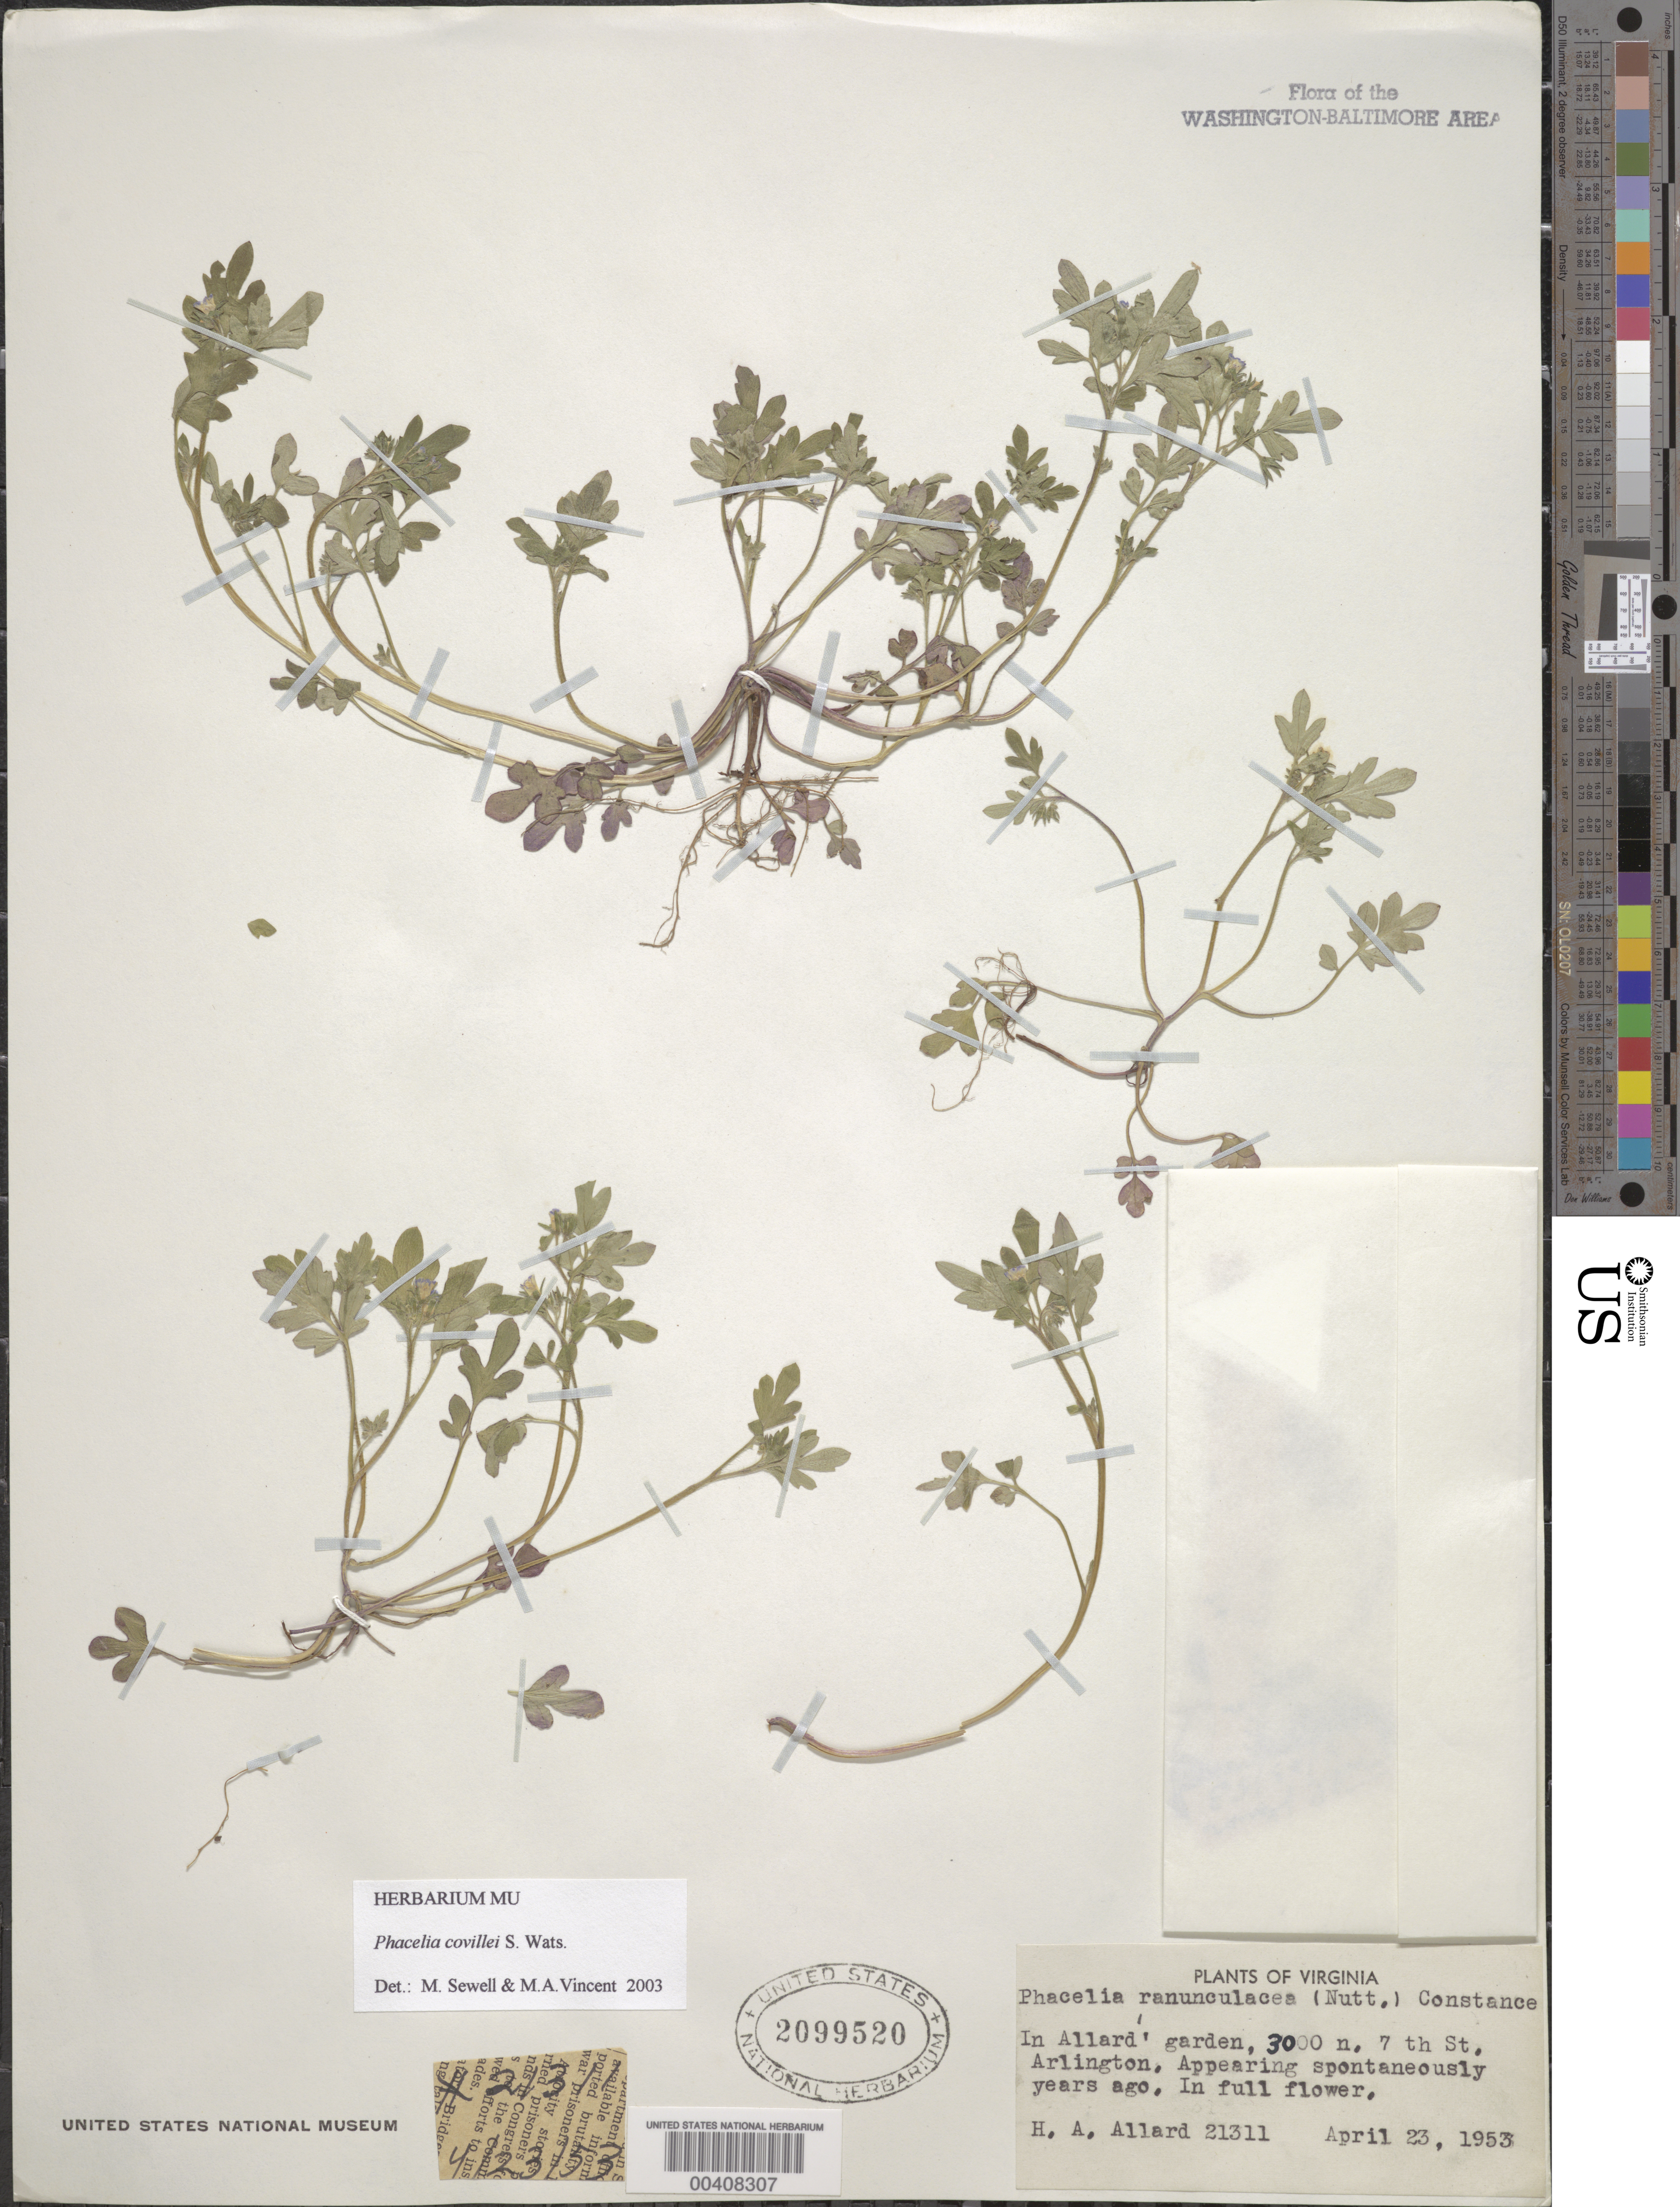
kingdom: Plantae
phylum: Tracheophyta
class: Magnoliopsida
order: Boraginales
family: Hydrophyllaceae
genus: Phacelia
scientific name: Phacelia ranunculacea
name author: (Nutt.) Constance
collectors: H. A. Allard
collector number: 21311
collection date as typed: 23 Apr 1953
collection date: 1953-04-23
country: United States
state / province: Virginia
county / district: Arlington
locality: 7th St Arlington, Allard's Garden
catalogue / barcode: US 2099520